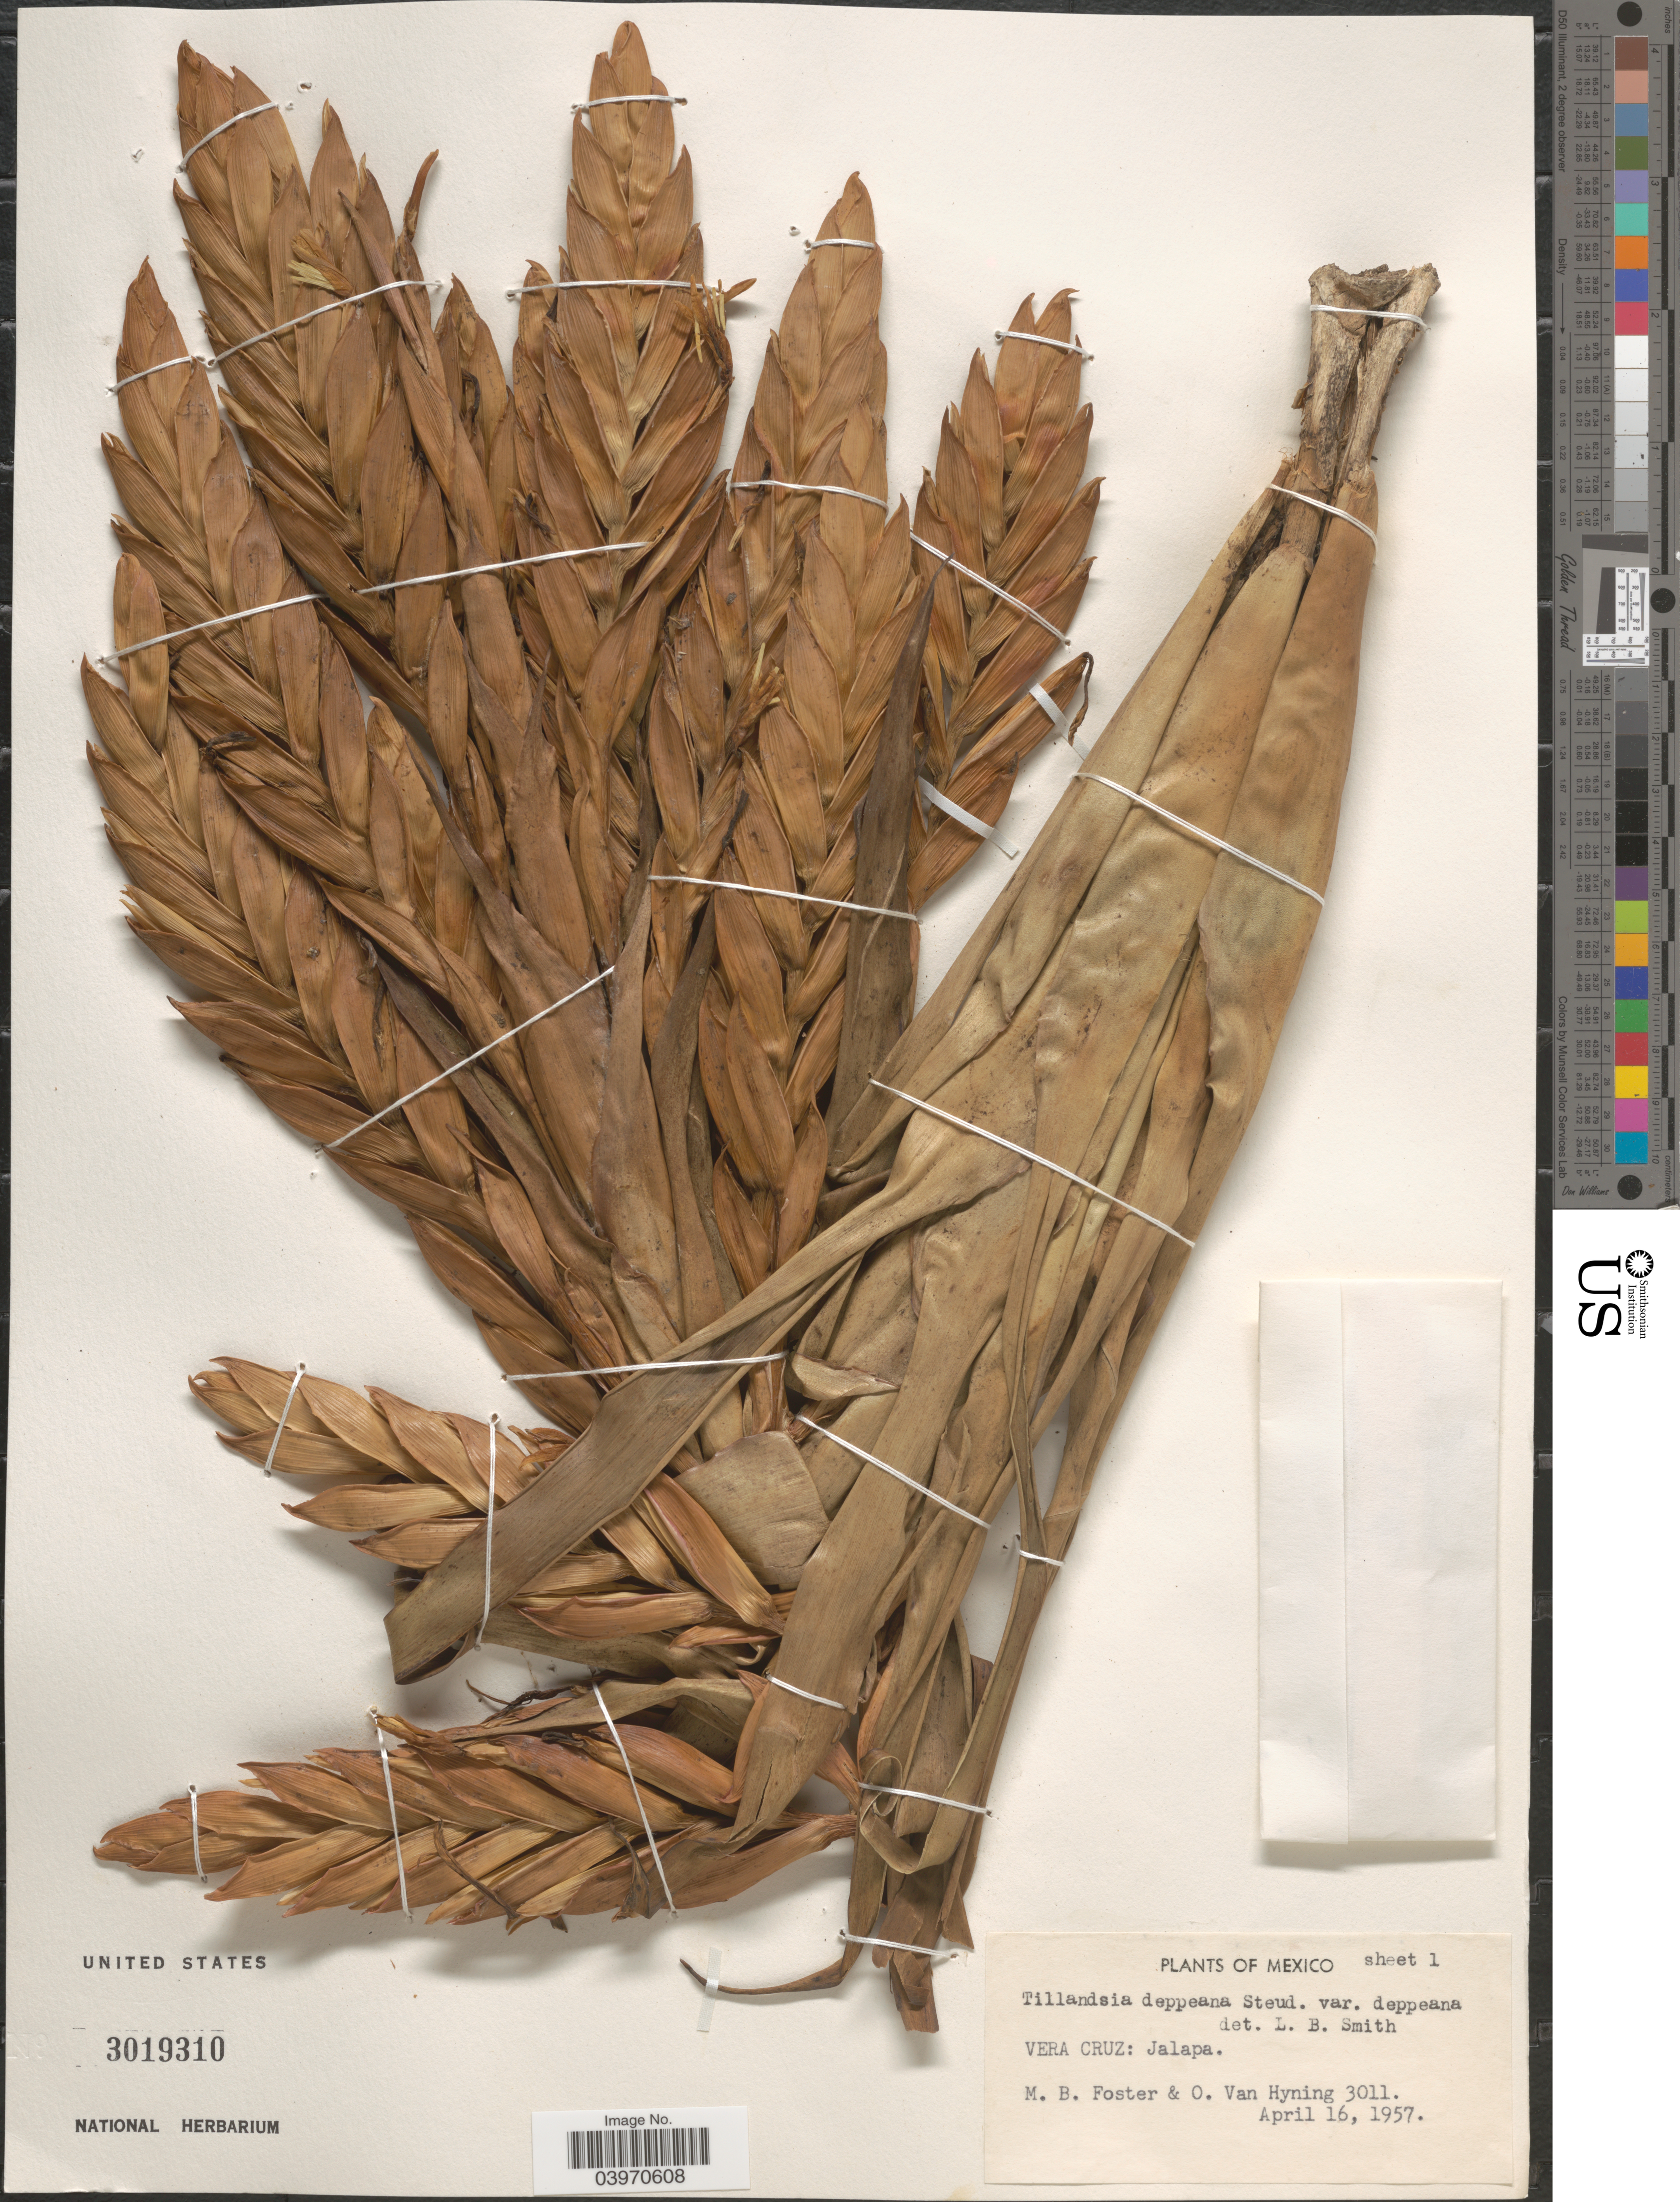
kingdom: Plantae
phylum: Tracheophyta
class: Liliopsida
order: Poales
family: Bromeliaceae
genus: Tillandsia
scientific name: Tillandsia deppeana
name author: Steud.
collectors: M. B. Foster & O. Van Hyning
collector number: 3011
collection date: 1957-04-16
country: Mexico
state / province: Veracruz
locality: Vera Cruz: Jalapa.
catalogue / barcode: US 3019310